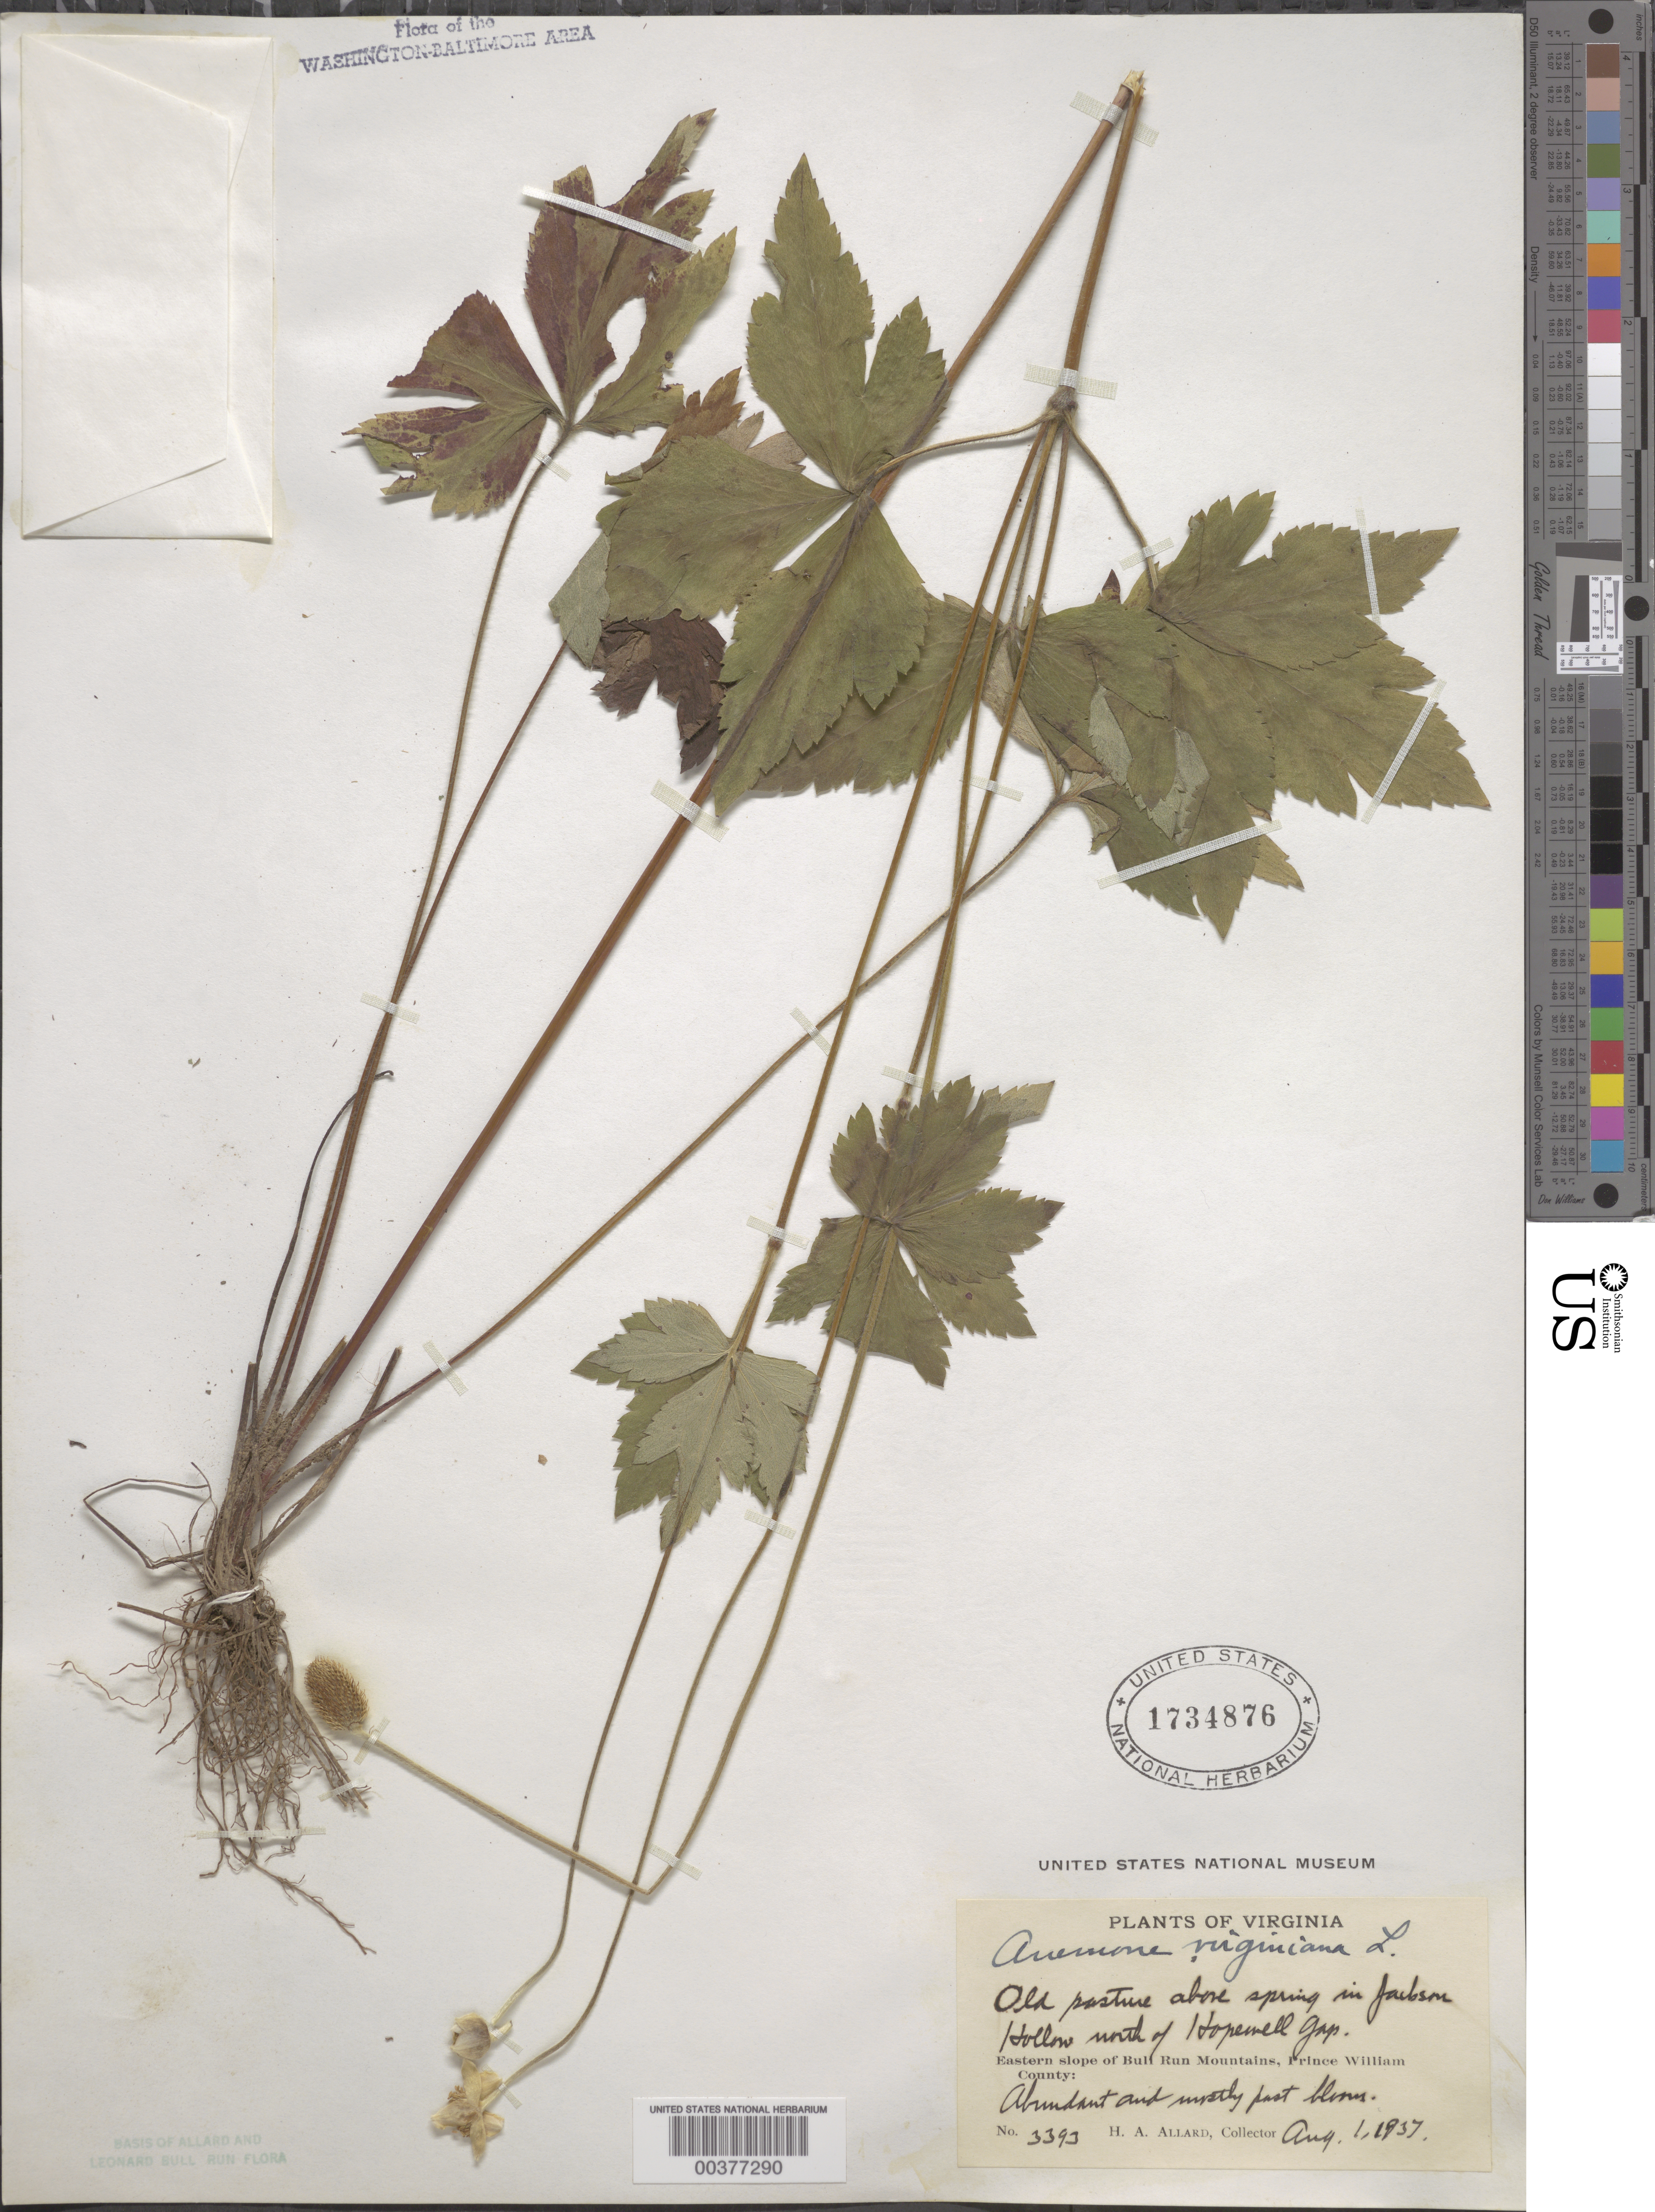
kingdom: Plantae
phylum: Tracheophyta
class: Magnoliopsida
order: Ranunculales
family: Ranunculaceae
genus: Anemone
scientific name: Anemone virginiana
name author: L.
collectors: H. A. Allard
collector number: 3393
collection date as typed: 01 Aug 1937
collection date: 1937-08-01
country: United States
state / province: Virginia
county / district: Prince William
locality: North of Hopewell Gap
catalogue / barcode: US 1734876